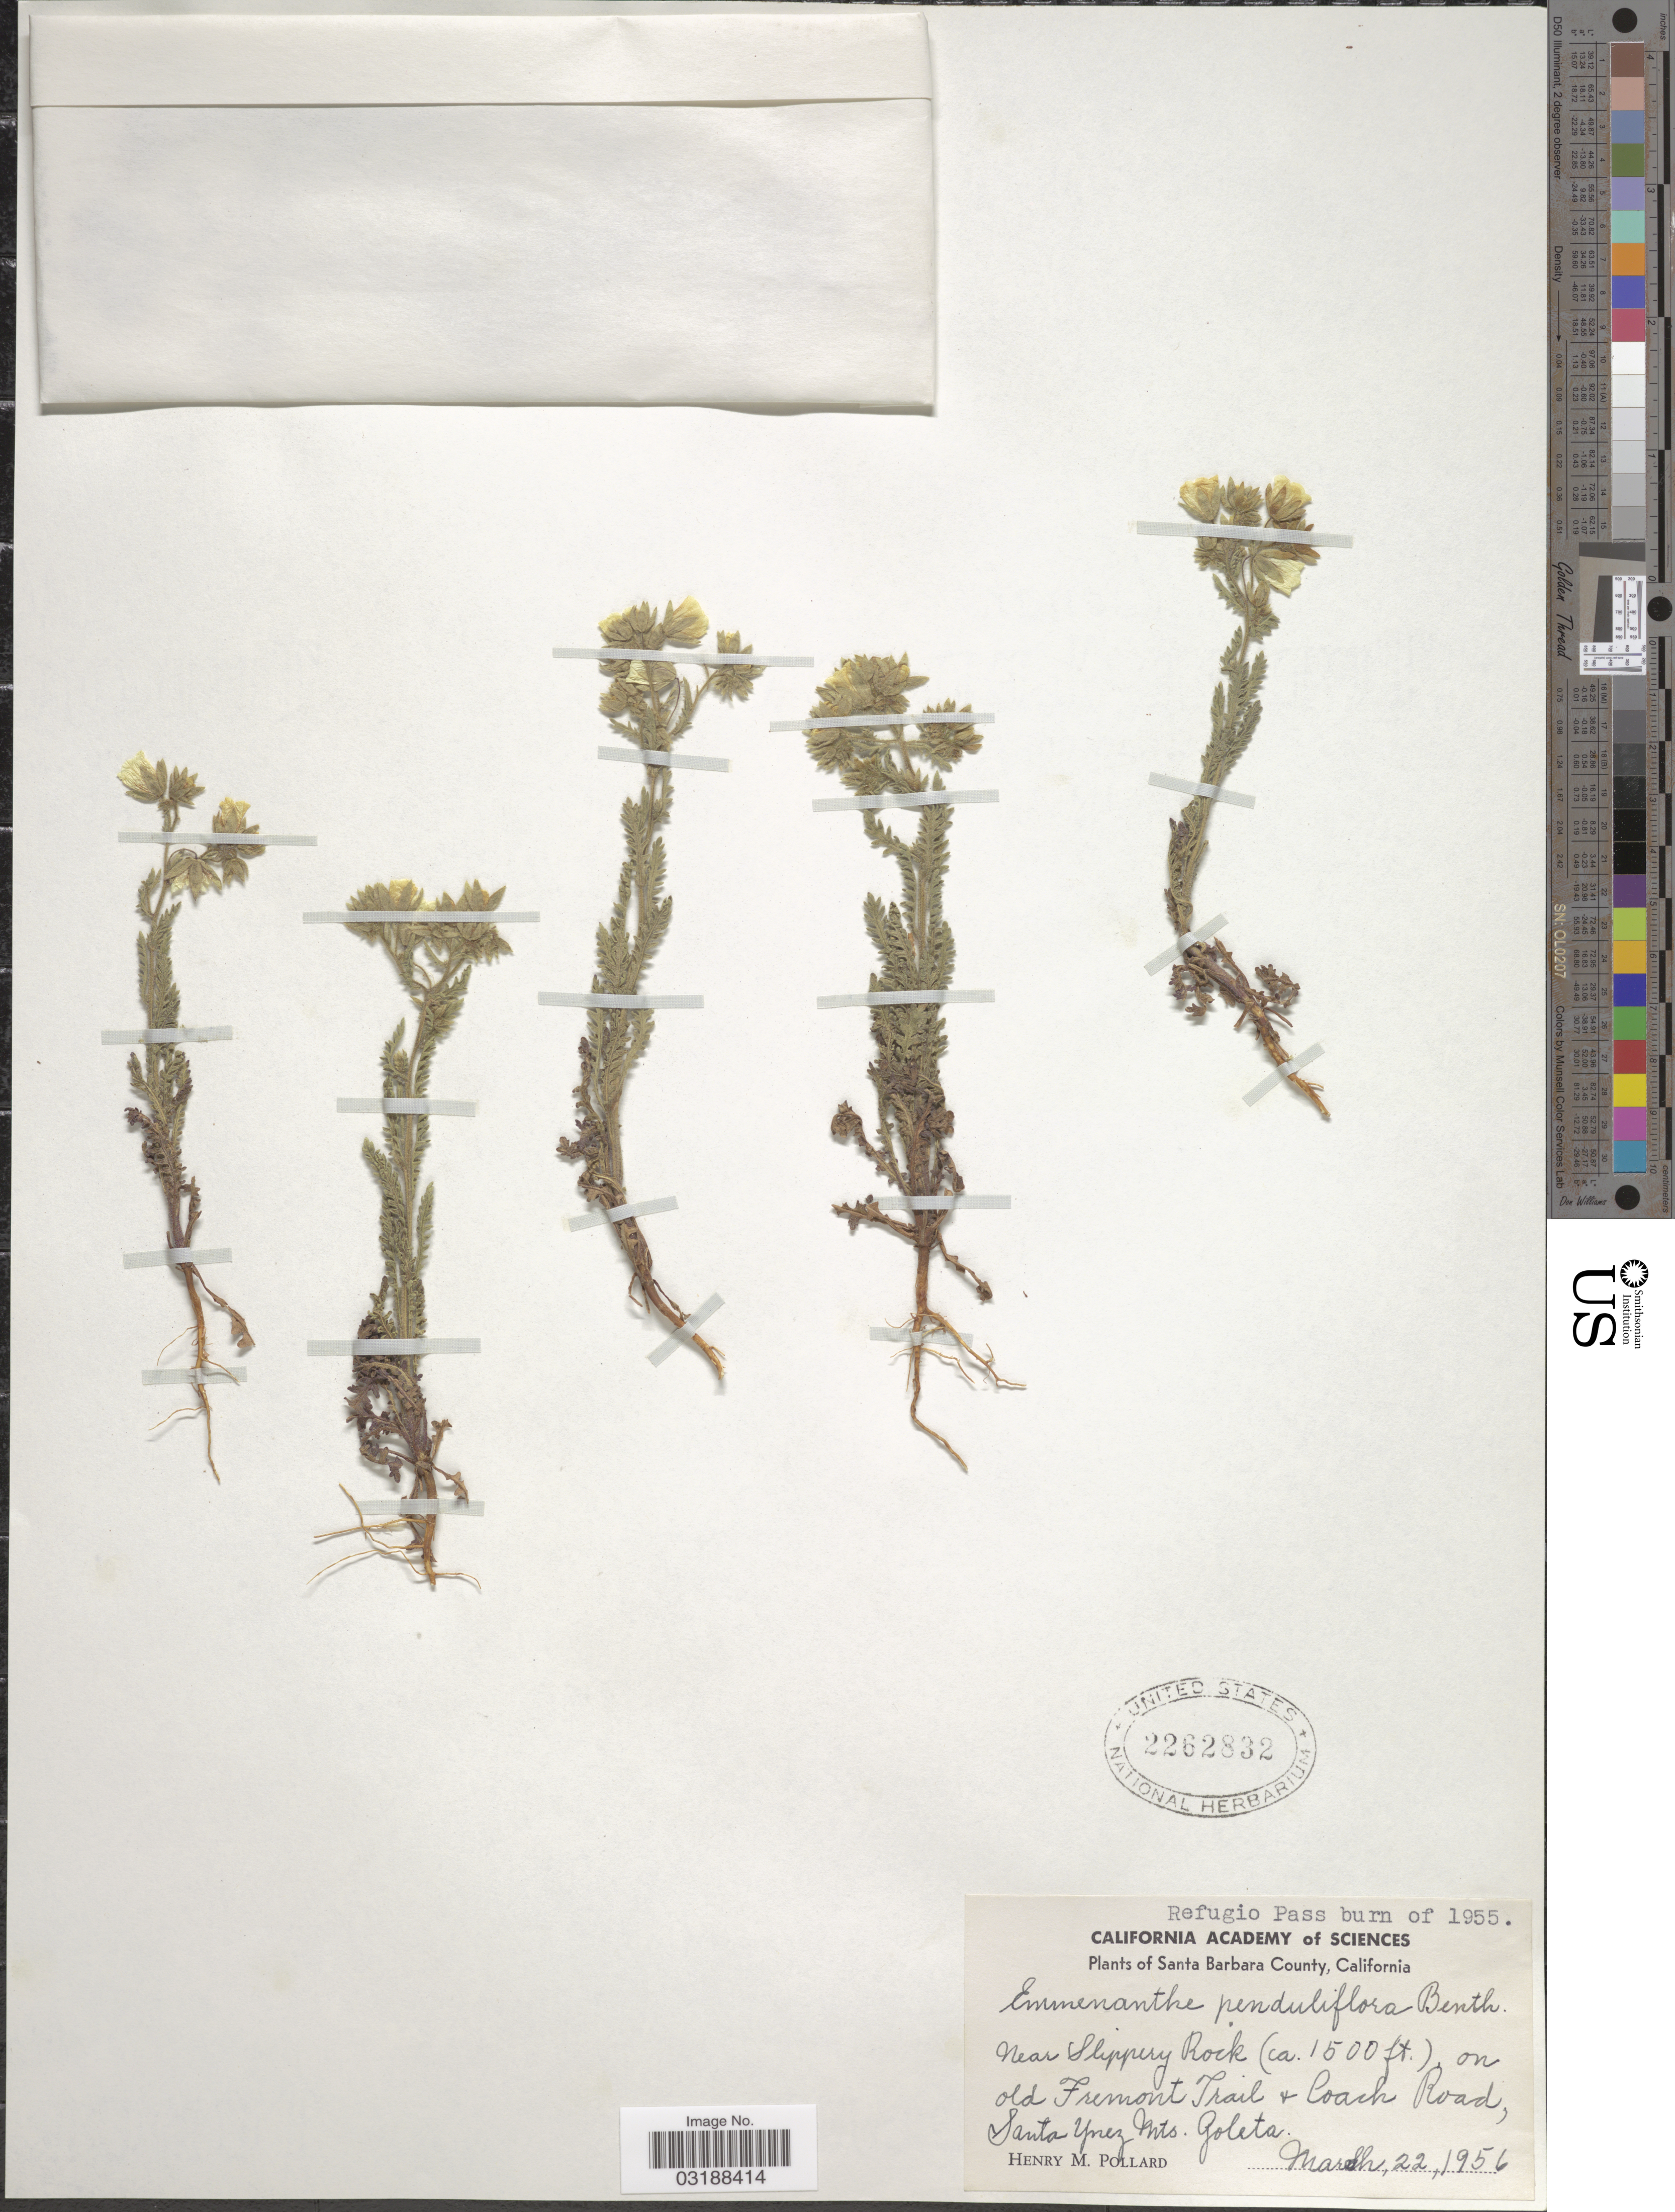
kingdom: Plantae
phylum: Tracheophyta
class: Magnoliopsida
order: Boraginales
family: Hydrophyllaceae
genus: Emmenanthe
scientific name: Emmenanthe penduliflora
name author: Benth.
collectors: H. M. Pollard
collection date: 1956-03-22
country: United States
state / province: California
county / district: Santa Barbara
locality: Santa Barbara County. Near Slippery Rock, on old Fremont Trail & Coach Road, Santa Ynez Mts. Goleta.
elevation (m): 457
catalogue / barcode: US 2262832